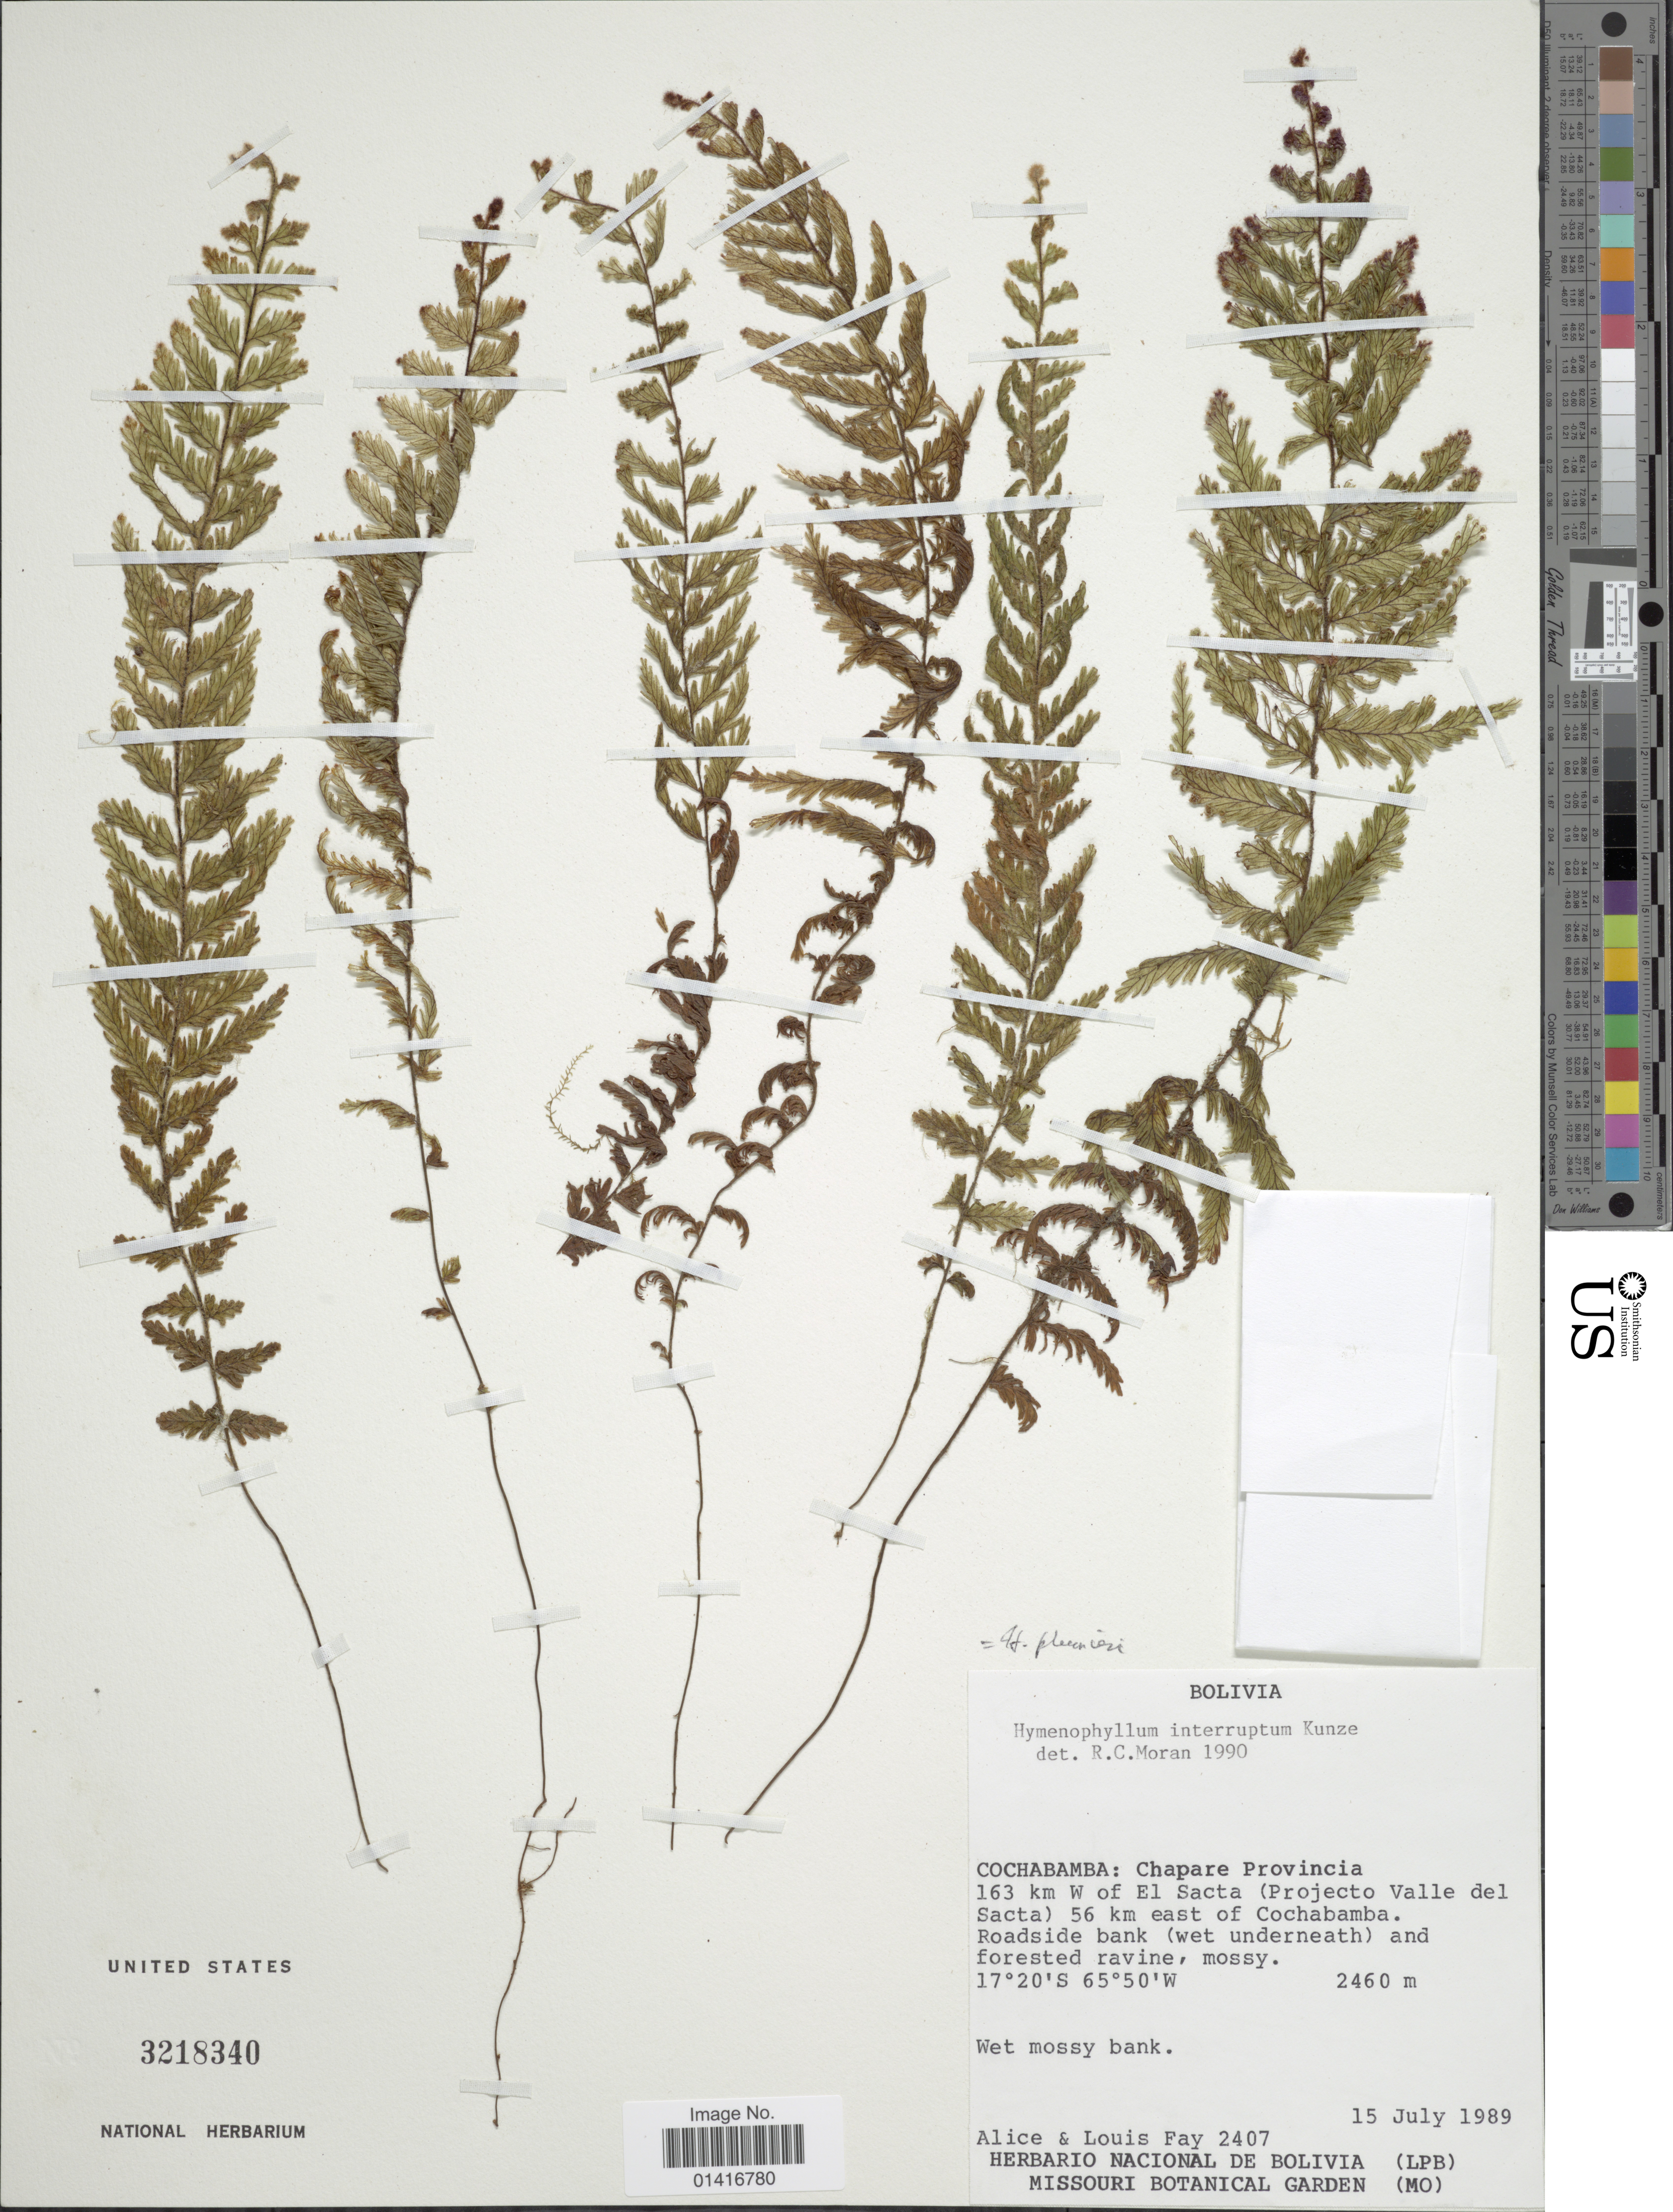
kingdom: Plantae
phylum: Tracheophyta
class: Polypodiopsida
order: Hymenophyllales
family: Hymenophyllaceae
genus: Hymenophyllum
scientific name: Hymenophyllum plumieri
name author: Hook. & Grev.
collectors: A. Fay & L. Fay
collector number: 2407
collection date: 1989-07-15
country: Bolivia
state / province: Cochabamba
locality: Chapare Provincia. 163 km W of El Sacta (Projecto Valle del Sacta) 56 km east of Cochabamba. Roadside bank (wet underneath) and forested ravine, mossy.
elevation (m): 2460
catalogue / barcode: US 3218340